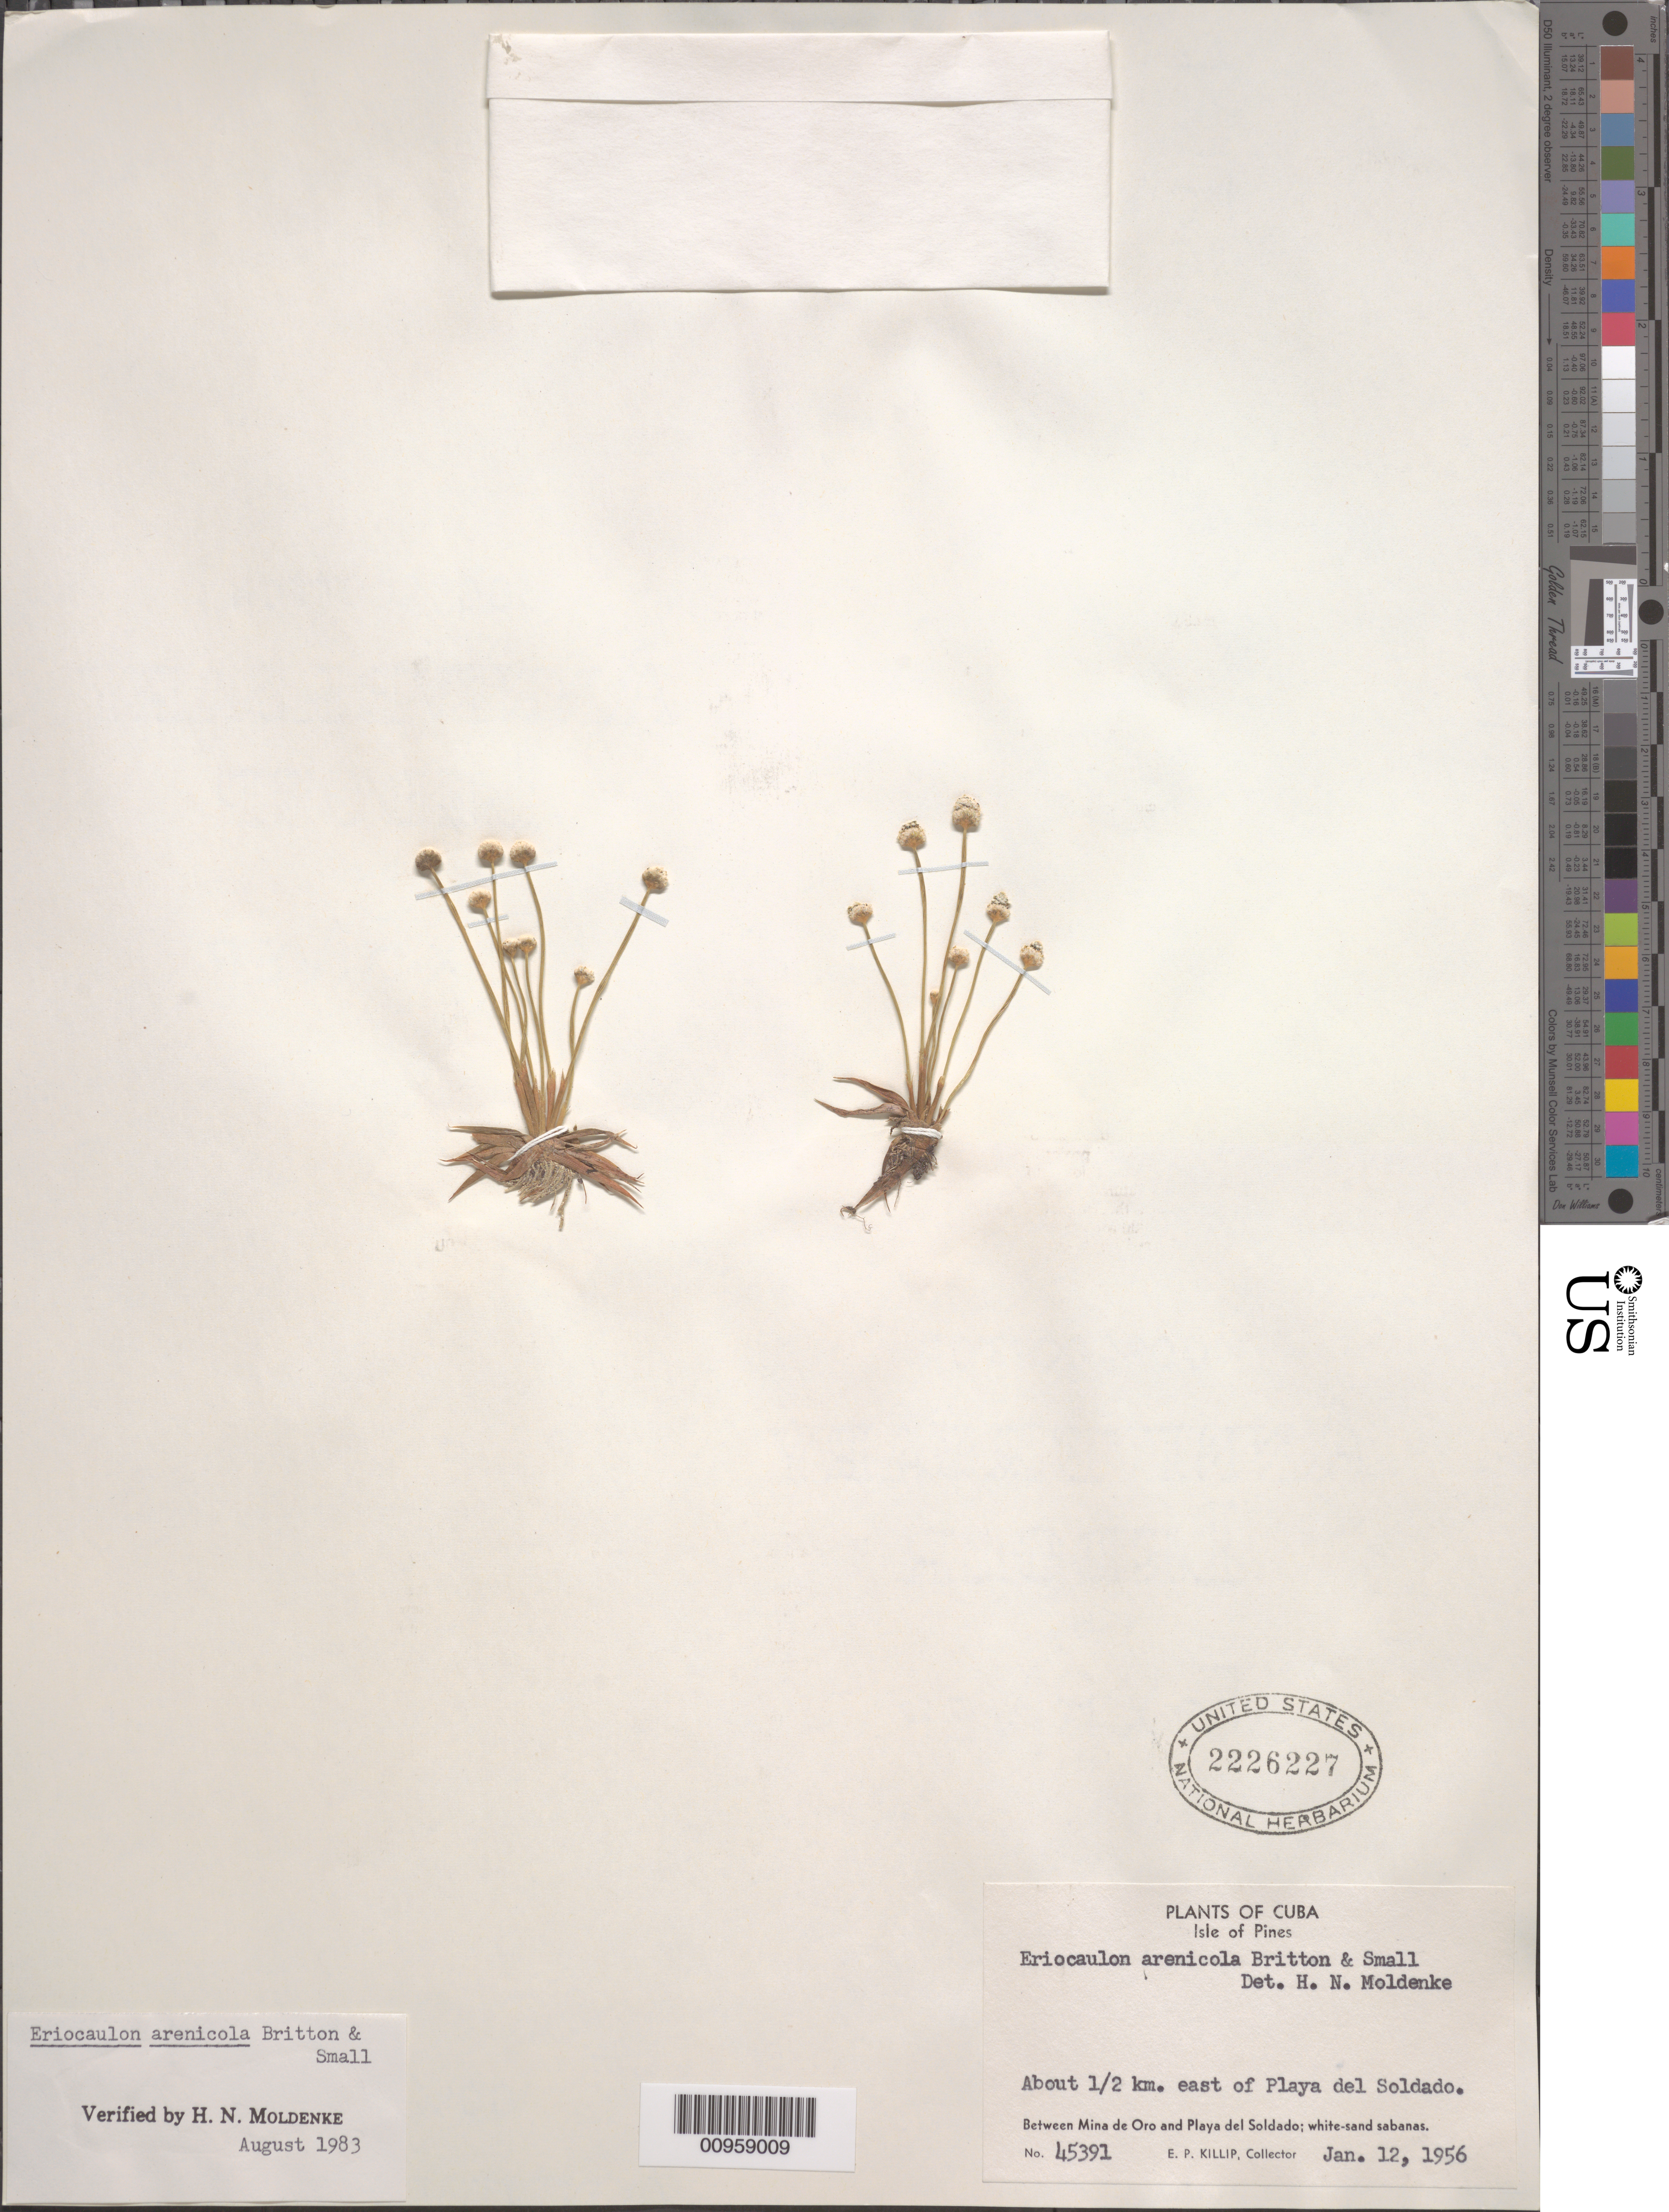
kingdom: Plantae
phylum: Tracheophyta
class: Liliopsida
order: Poales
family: Eriocaulaceae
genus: Eriocaulon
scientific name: Eriocaulon arenicola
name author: Britton & Small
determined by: Moldenke, H. N.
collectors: E. P. Killip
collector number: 45391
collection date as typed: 12 Jan 1956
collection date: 1956-01-12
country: Cuba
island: Isla de la Juventud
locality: Isle of Pines, about 1/2 km E of Playa de Soldado, between Mina de Oro and Playa del Soldado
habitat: White-sand sabanas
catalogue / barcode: US 2226227